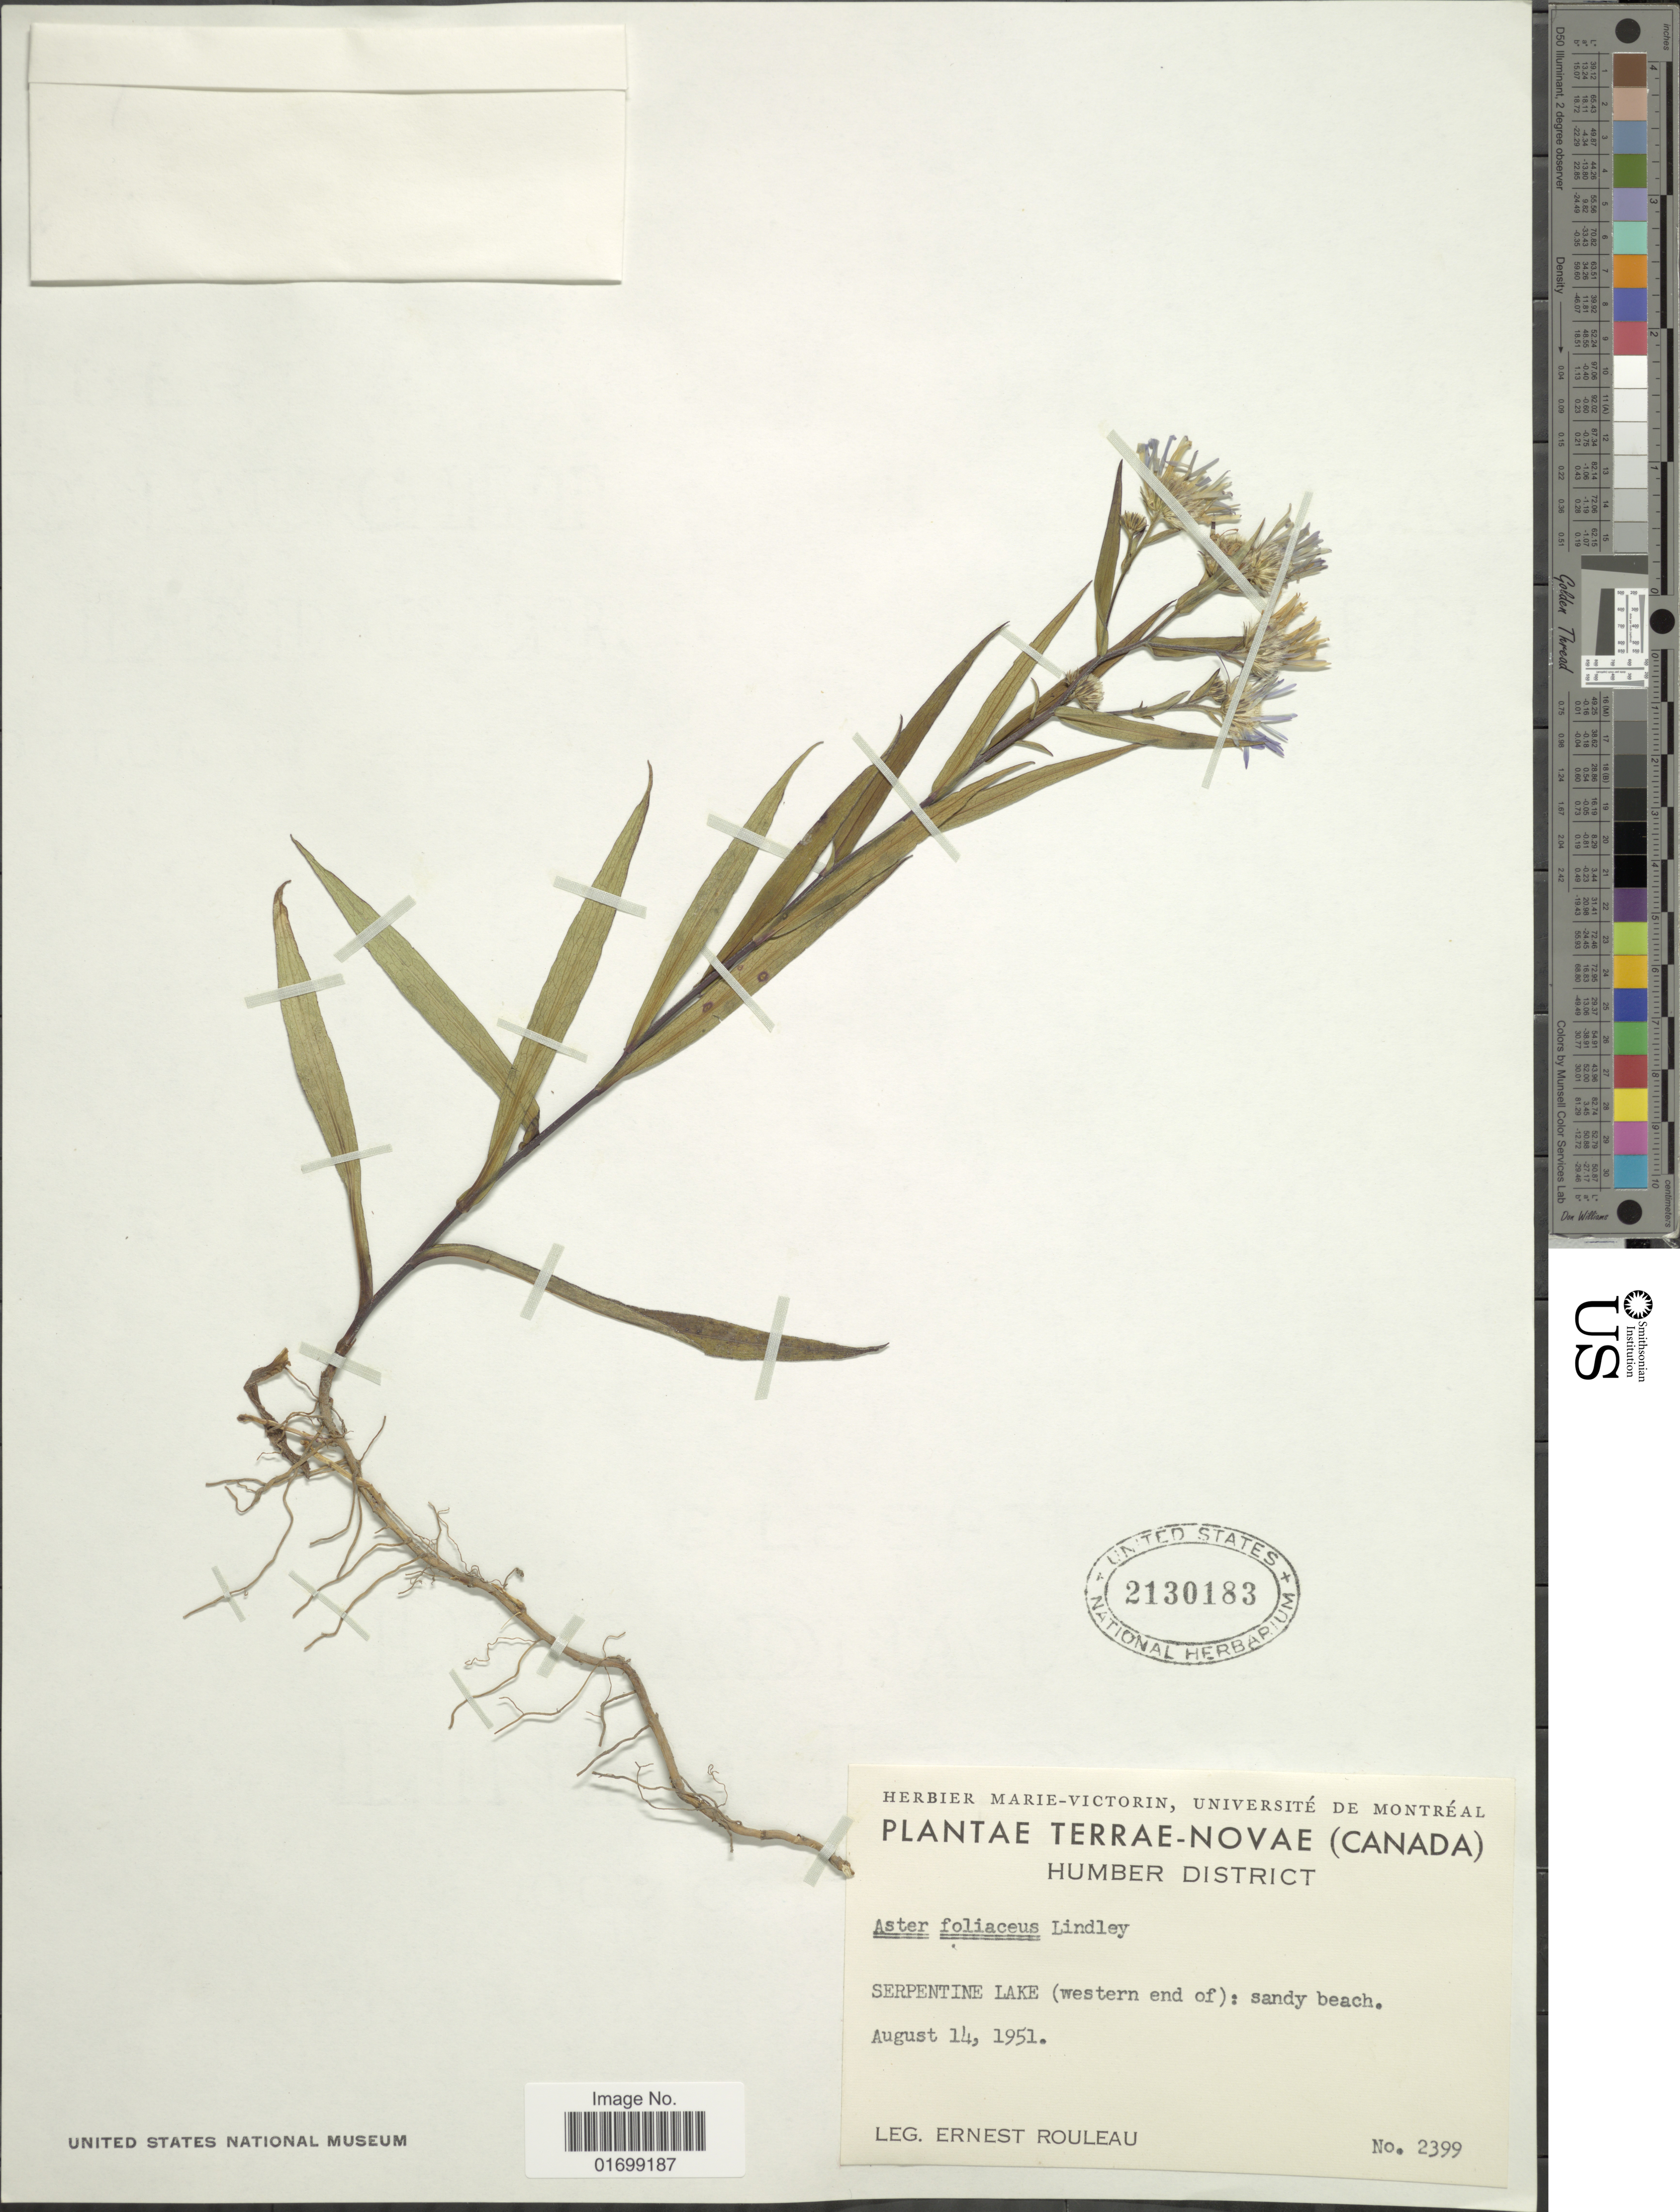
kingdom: Plantae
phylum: Tracheophyta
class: Magnoliopsida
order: Asterales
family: Asteraceae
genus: Symphyotrichum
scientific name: Symphyotrichum foliaceum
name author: (Lindl. ex DC.) G.L. Nesom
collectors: J. Rouleau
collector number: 2399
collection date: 1951-08-14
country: Canada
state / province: Newfoundland and Labrador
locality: Terrae-Novae, Humber District, Serpentine Lake (western end of): sandy beach.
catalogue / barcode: US 2130183